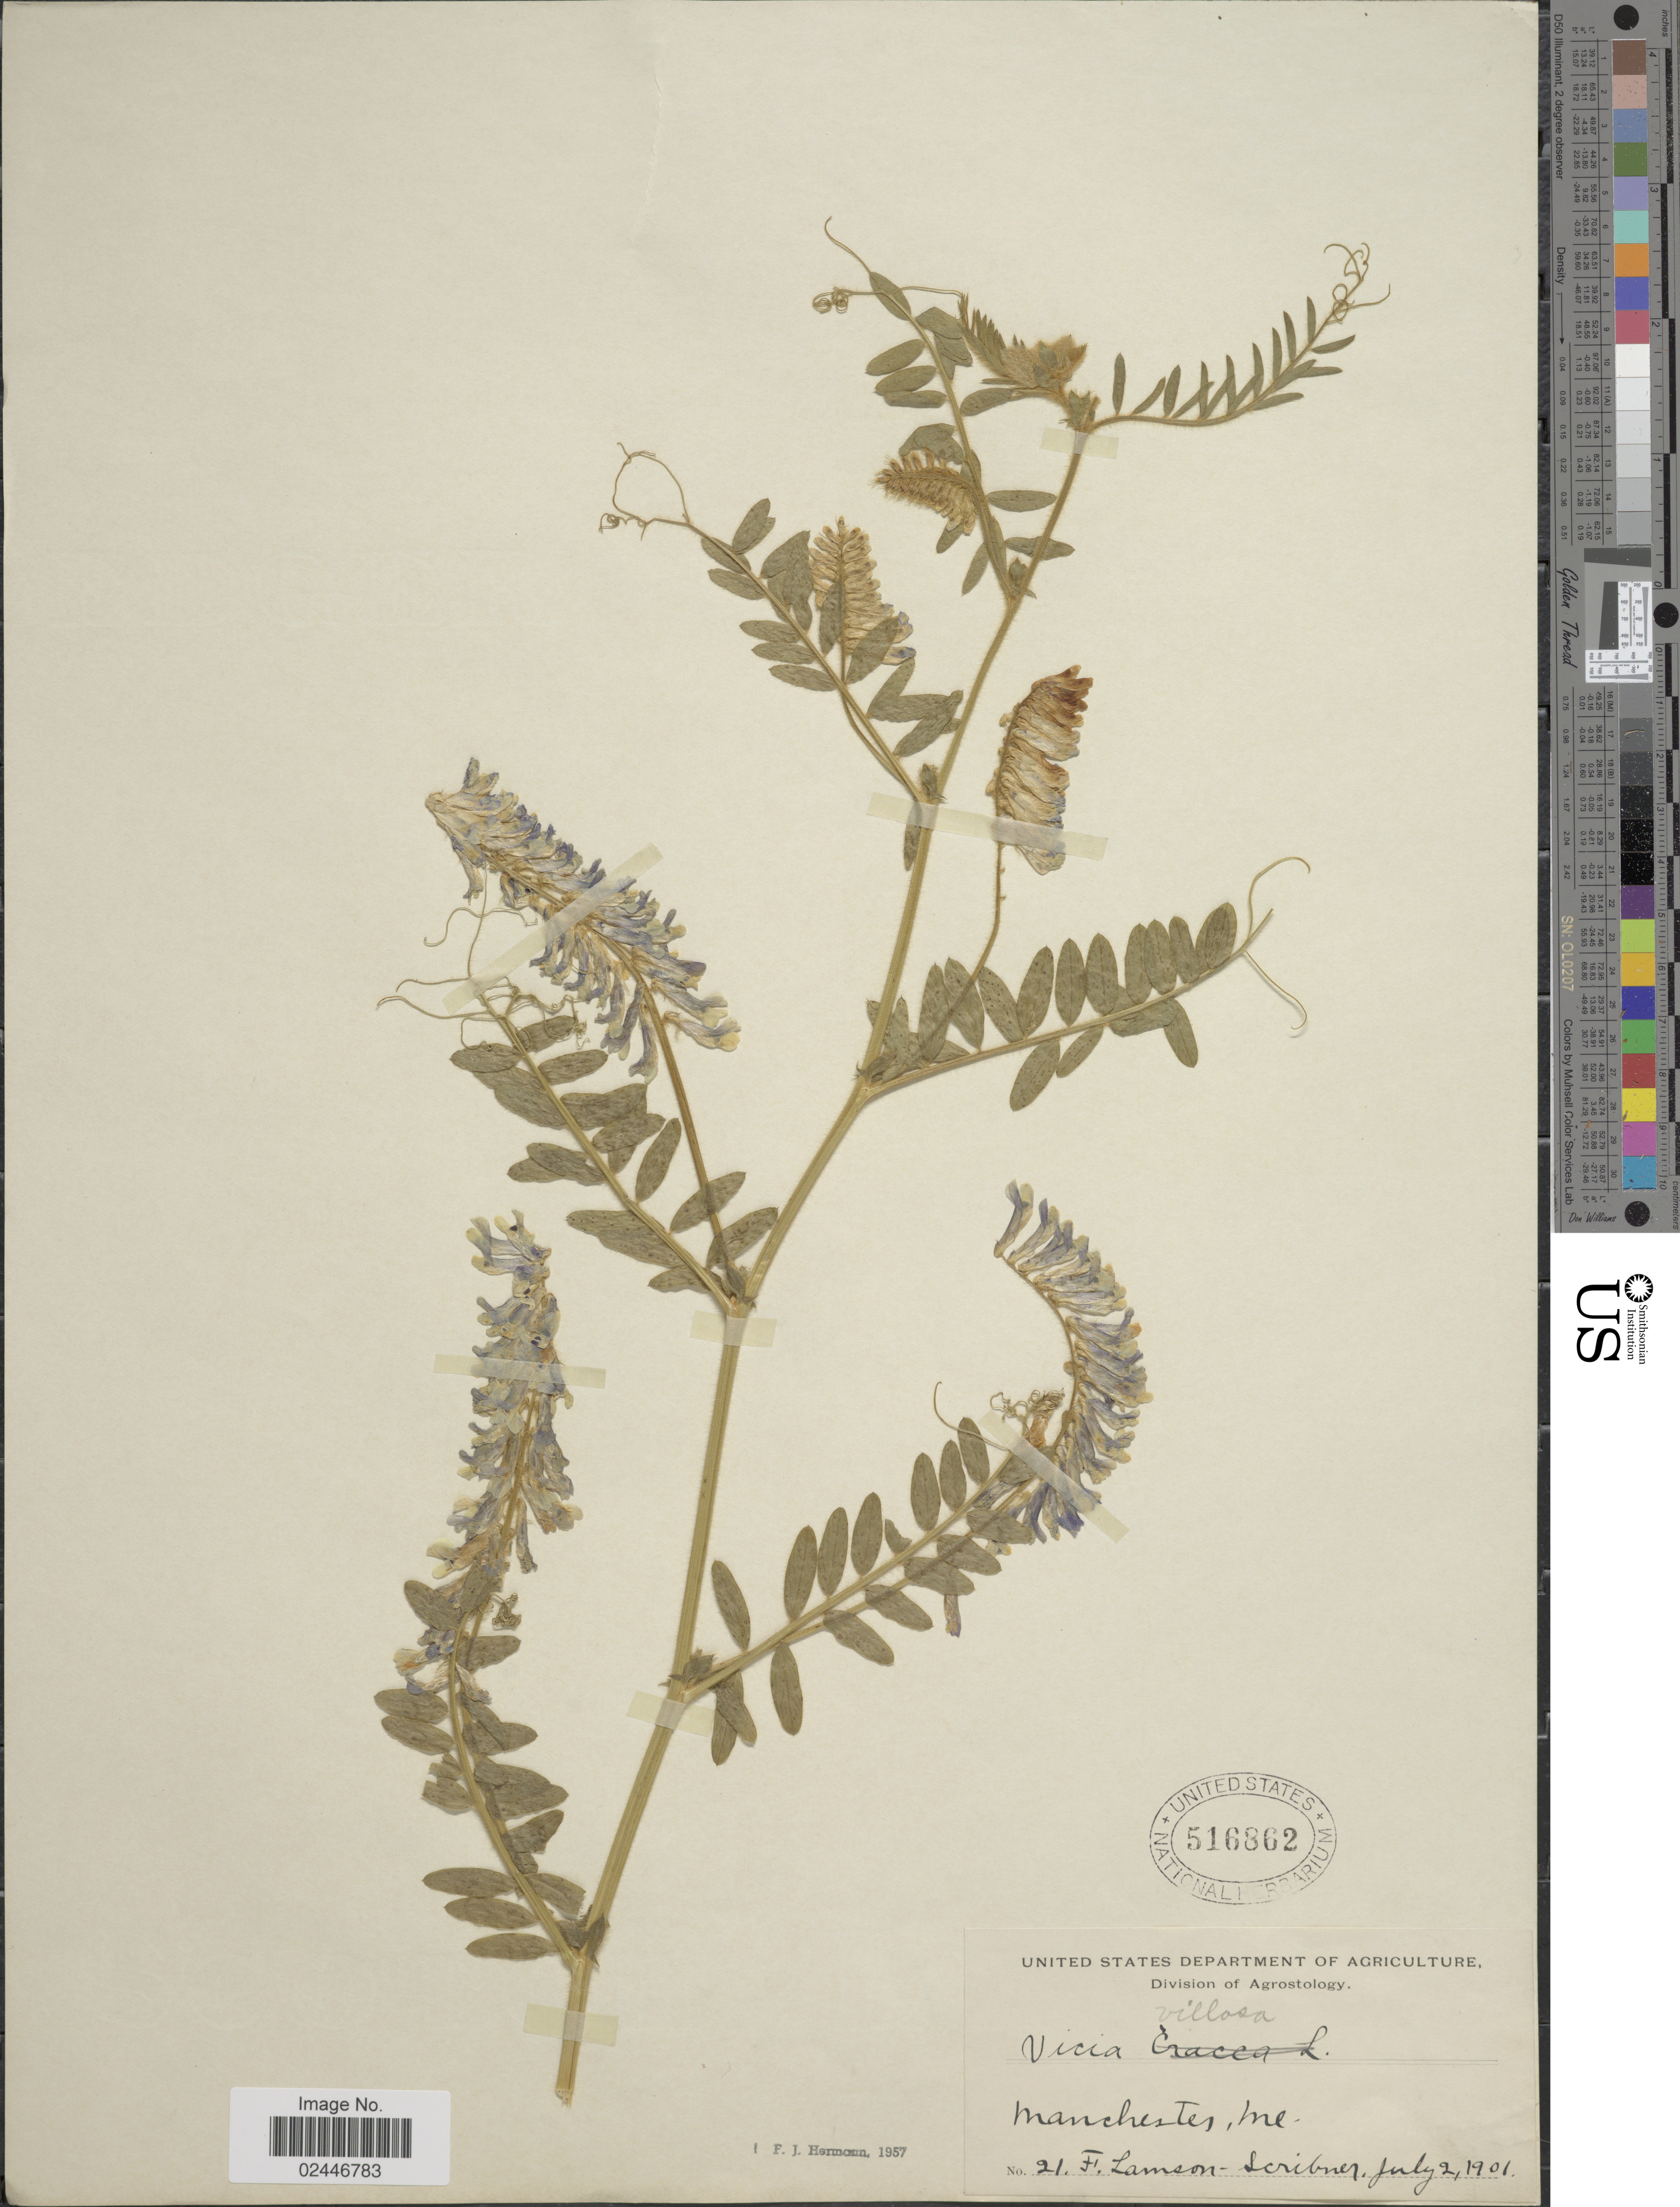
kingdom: Plantae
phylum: Tracheophyta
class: Magnoliopsida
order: Fabales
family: Fabaceae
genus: Vicia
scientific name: Vicia villosa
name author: Roth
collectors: F. Lamson-Scribner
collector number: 21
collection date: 1901-07-02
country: United States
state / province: Maine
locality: Manchester.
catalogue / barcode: US 516862